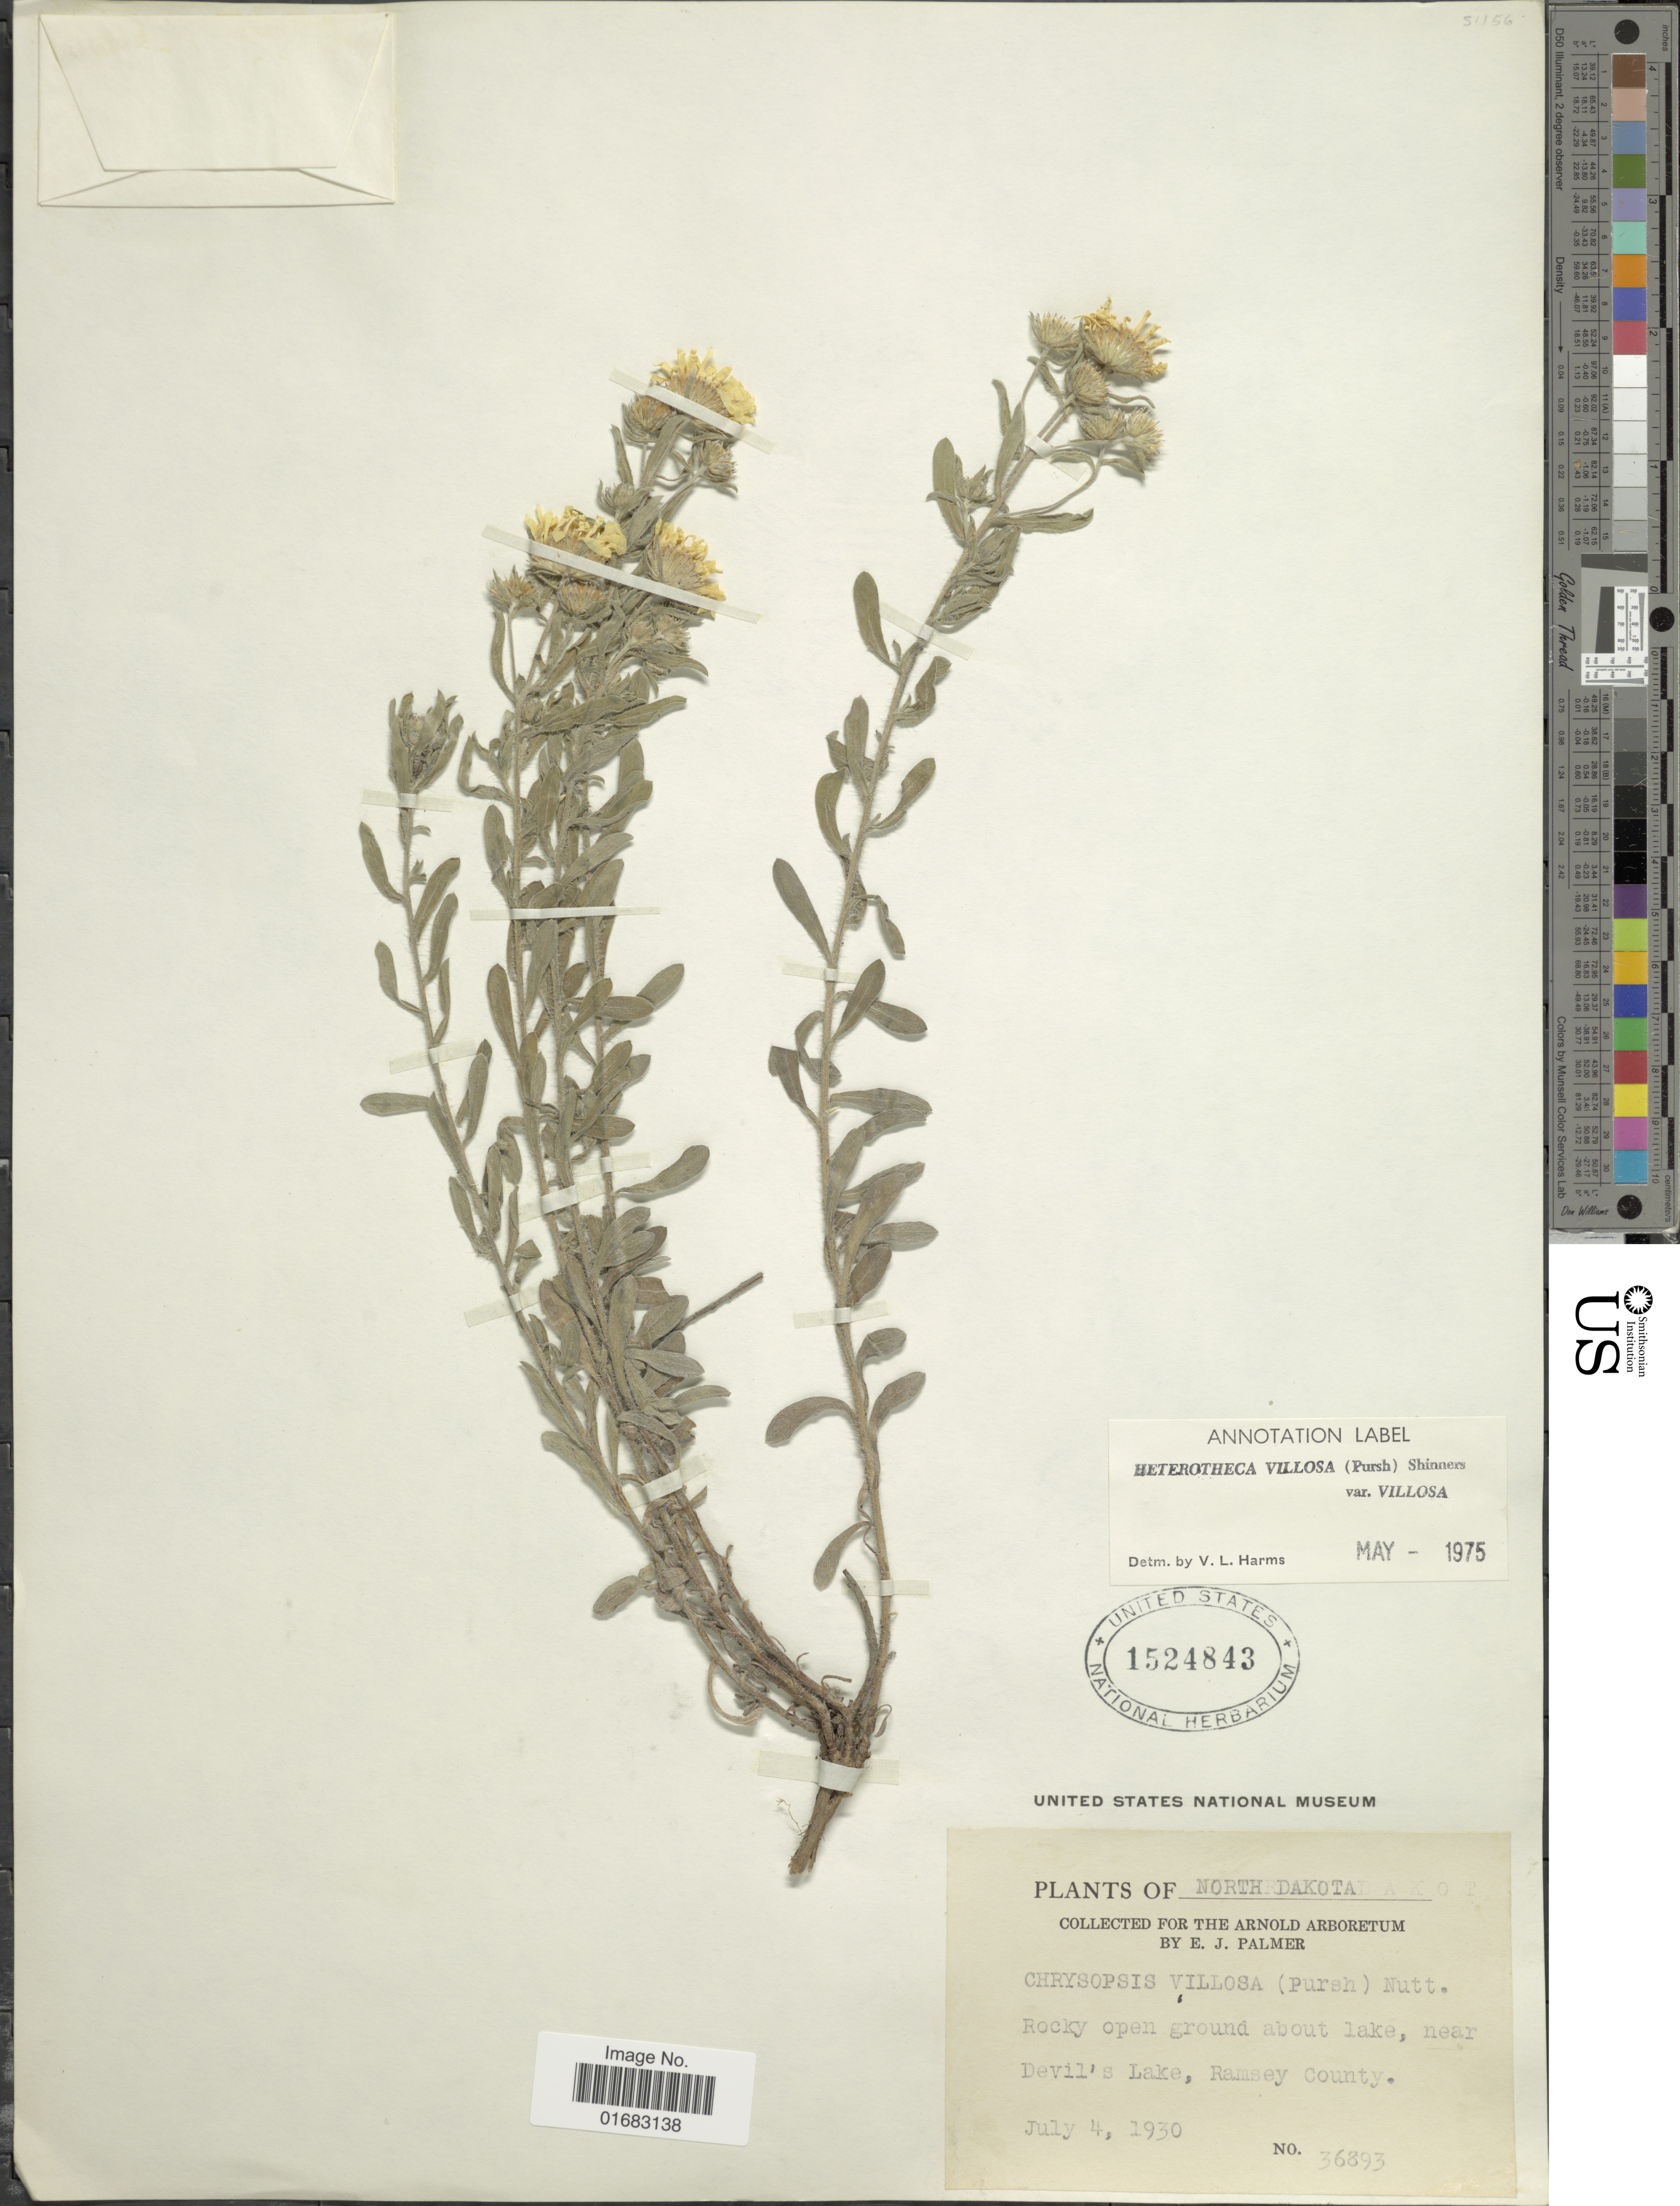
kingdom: Plantae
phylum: Tracheophyta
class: Magnoliopsida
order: Asterales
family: Asteraceae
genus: Heterotheca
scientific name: Heterotheca villosa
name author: (Pursh) Shinners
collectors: E. J. Palmer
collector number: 36893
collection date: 1930-07-04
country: United States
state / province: North Dakota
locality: North Dakota. Rocky open ground about lake, near Devil's Lake, Ramsey County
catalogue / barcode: US 1524843